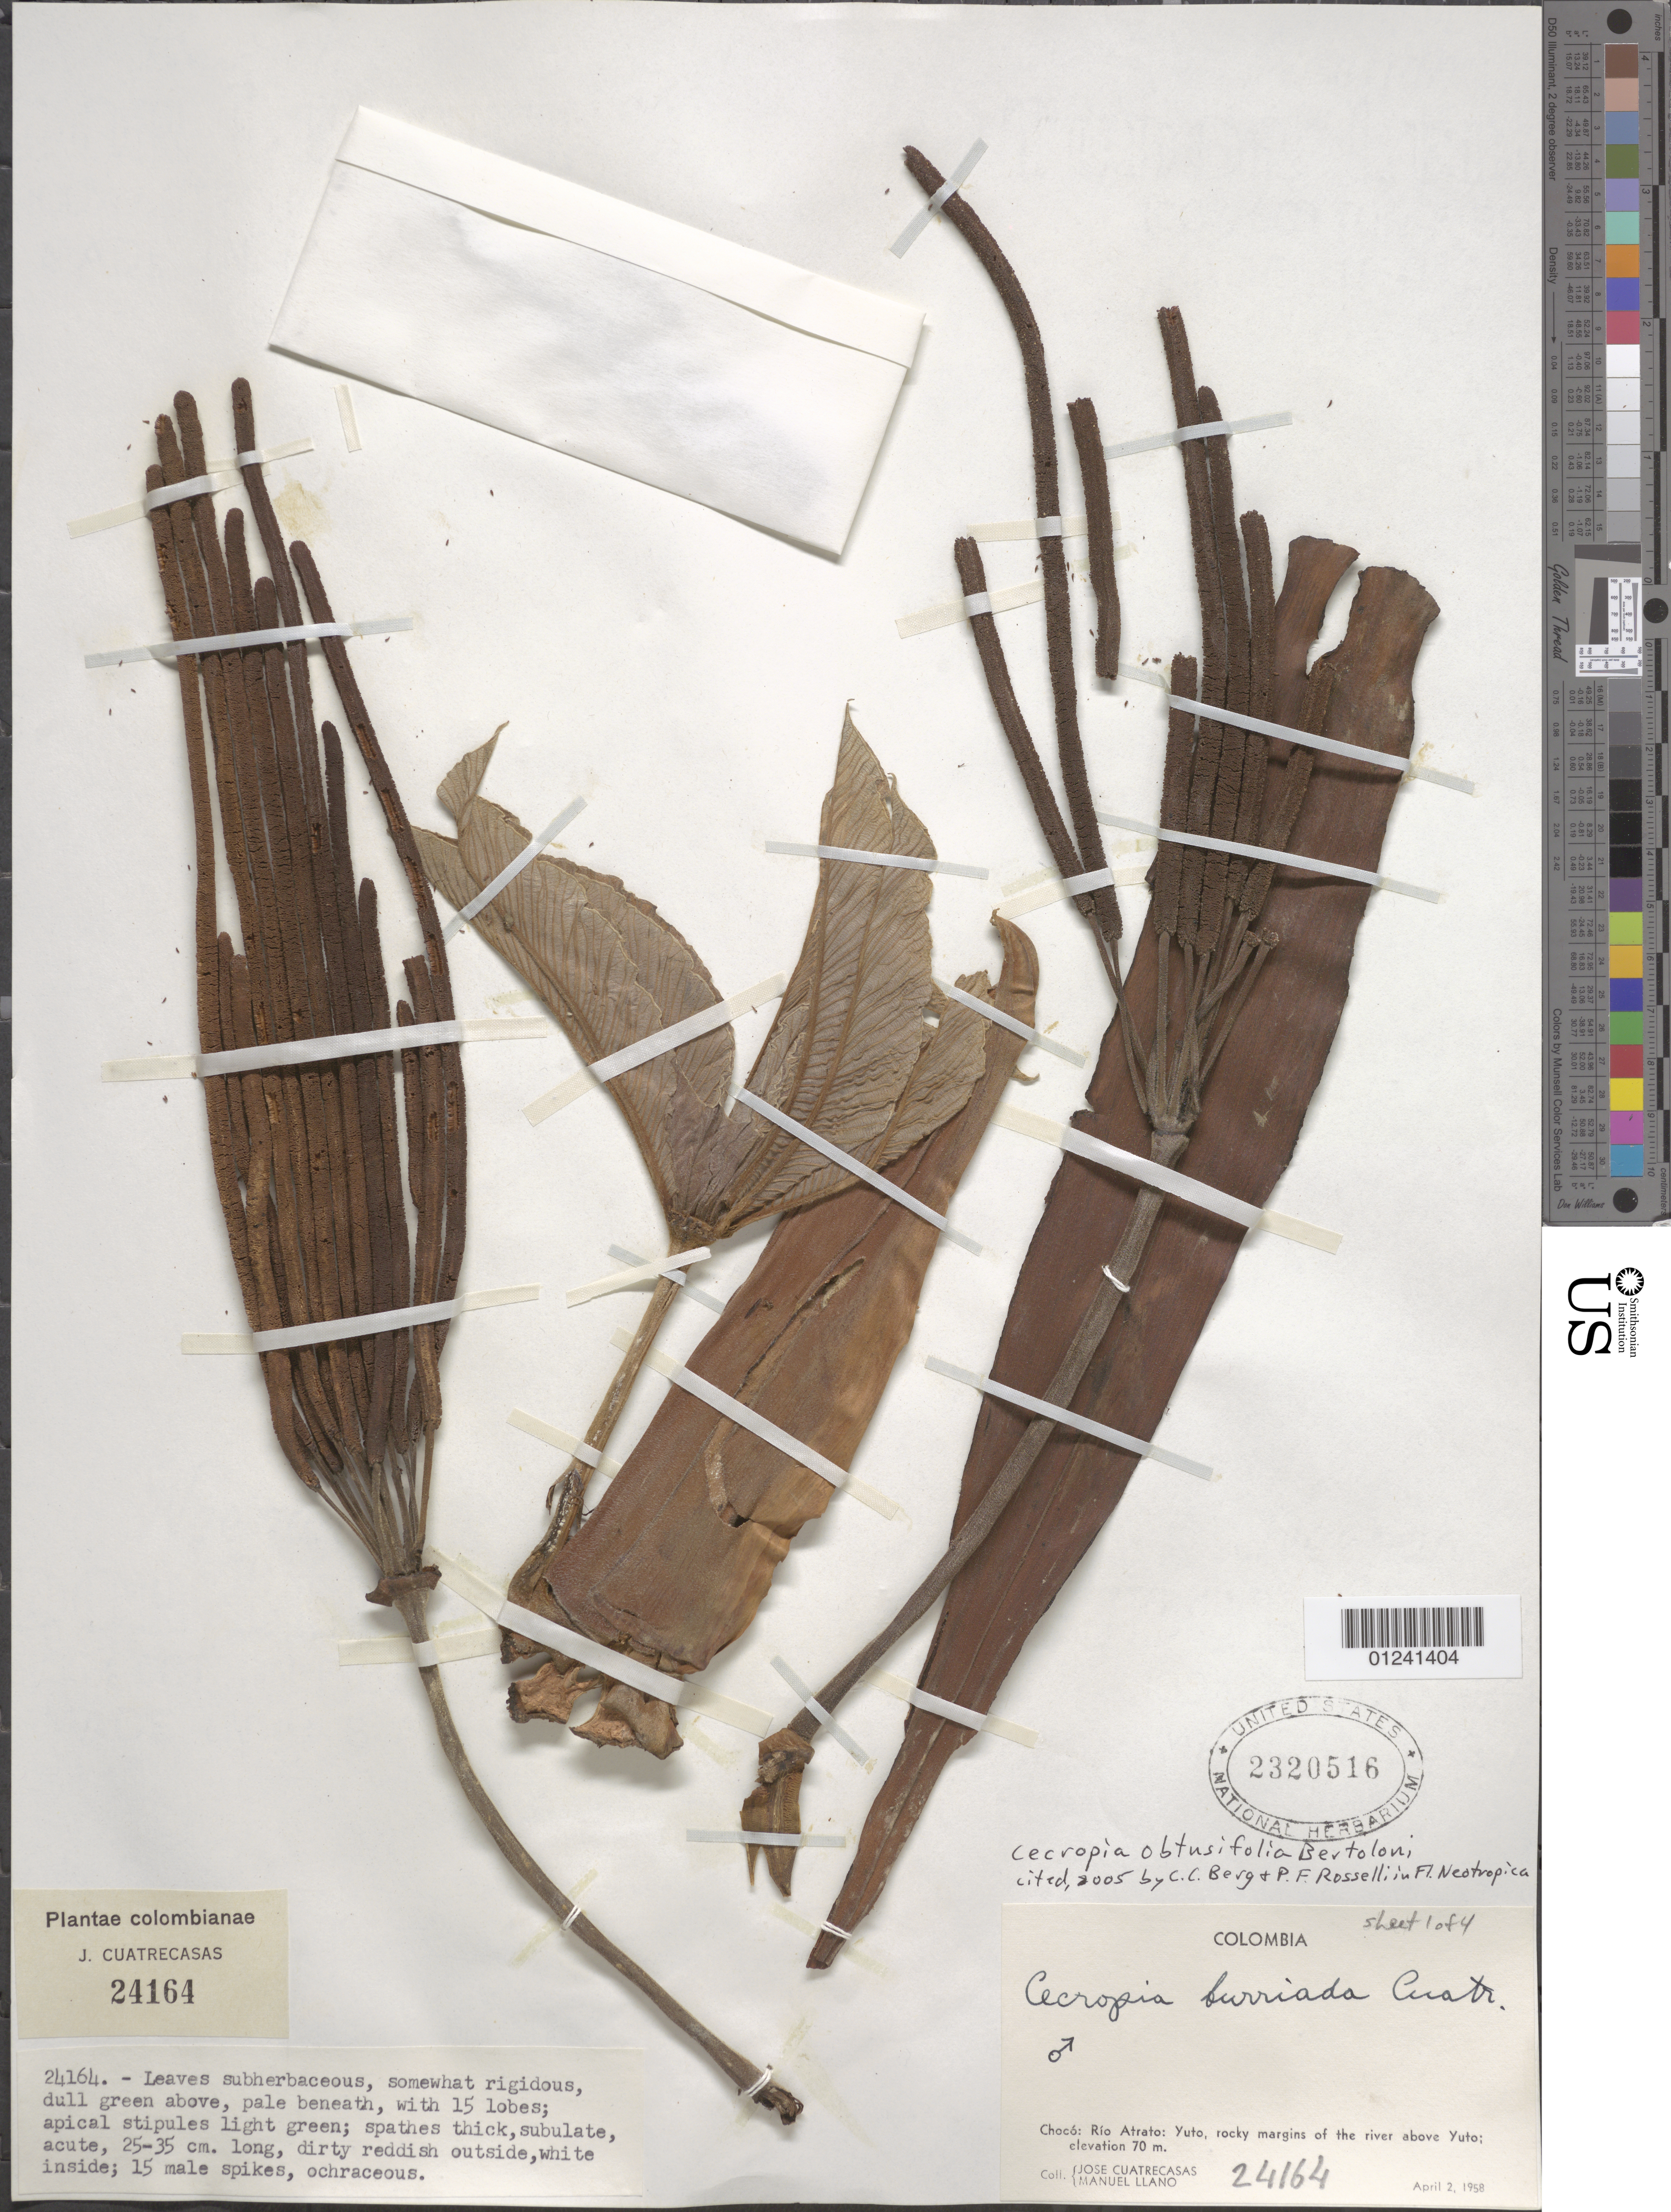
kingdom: Plantae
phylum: Tracheophyta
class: Magnoliopsida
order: Rosales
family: Urticaceae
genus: Cecropia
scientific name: Cecropia telenitida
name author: Cuatrec.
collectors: J. Cuatrecasas & M. Llano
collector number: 24164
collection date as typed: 02 Apr 1958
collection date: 1958-04-02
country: Colombia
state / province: Chocó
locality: Rio Atrato, Yuto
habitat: rocky margins of the river above Yuto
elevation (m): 70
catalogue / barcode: US 2320516